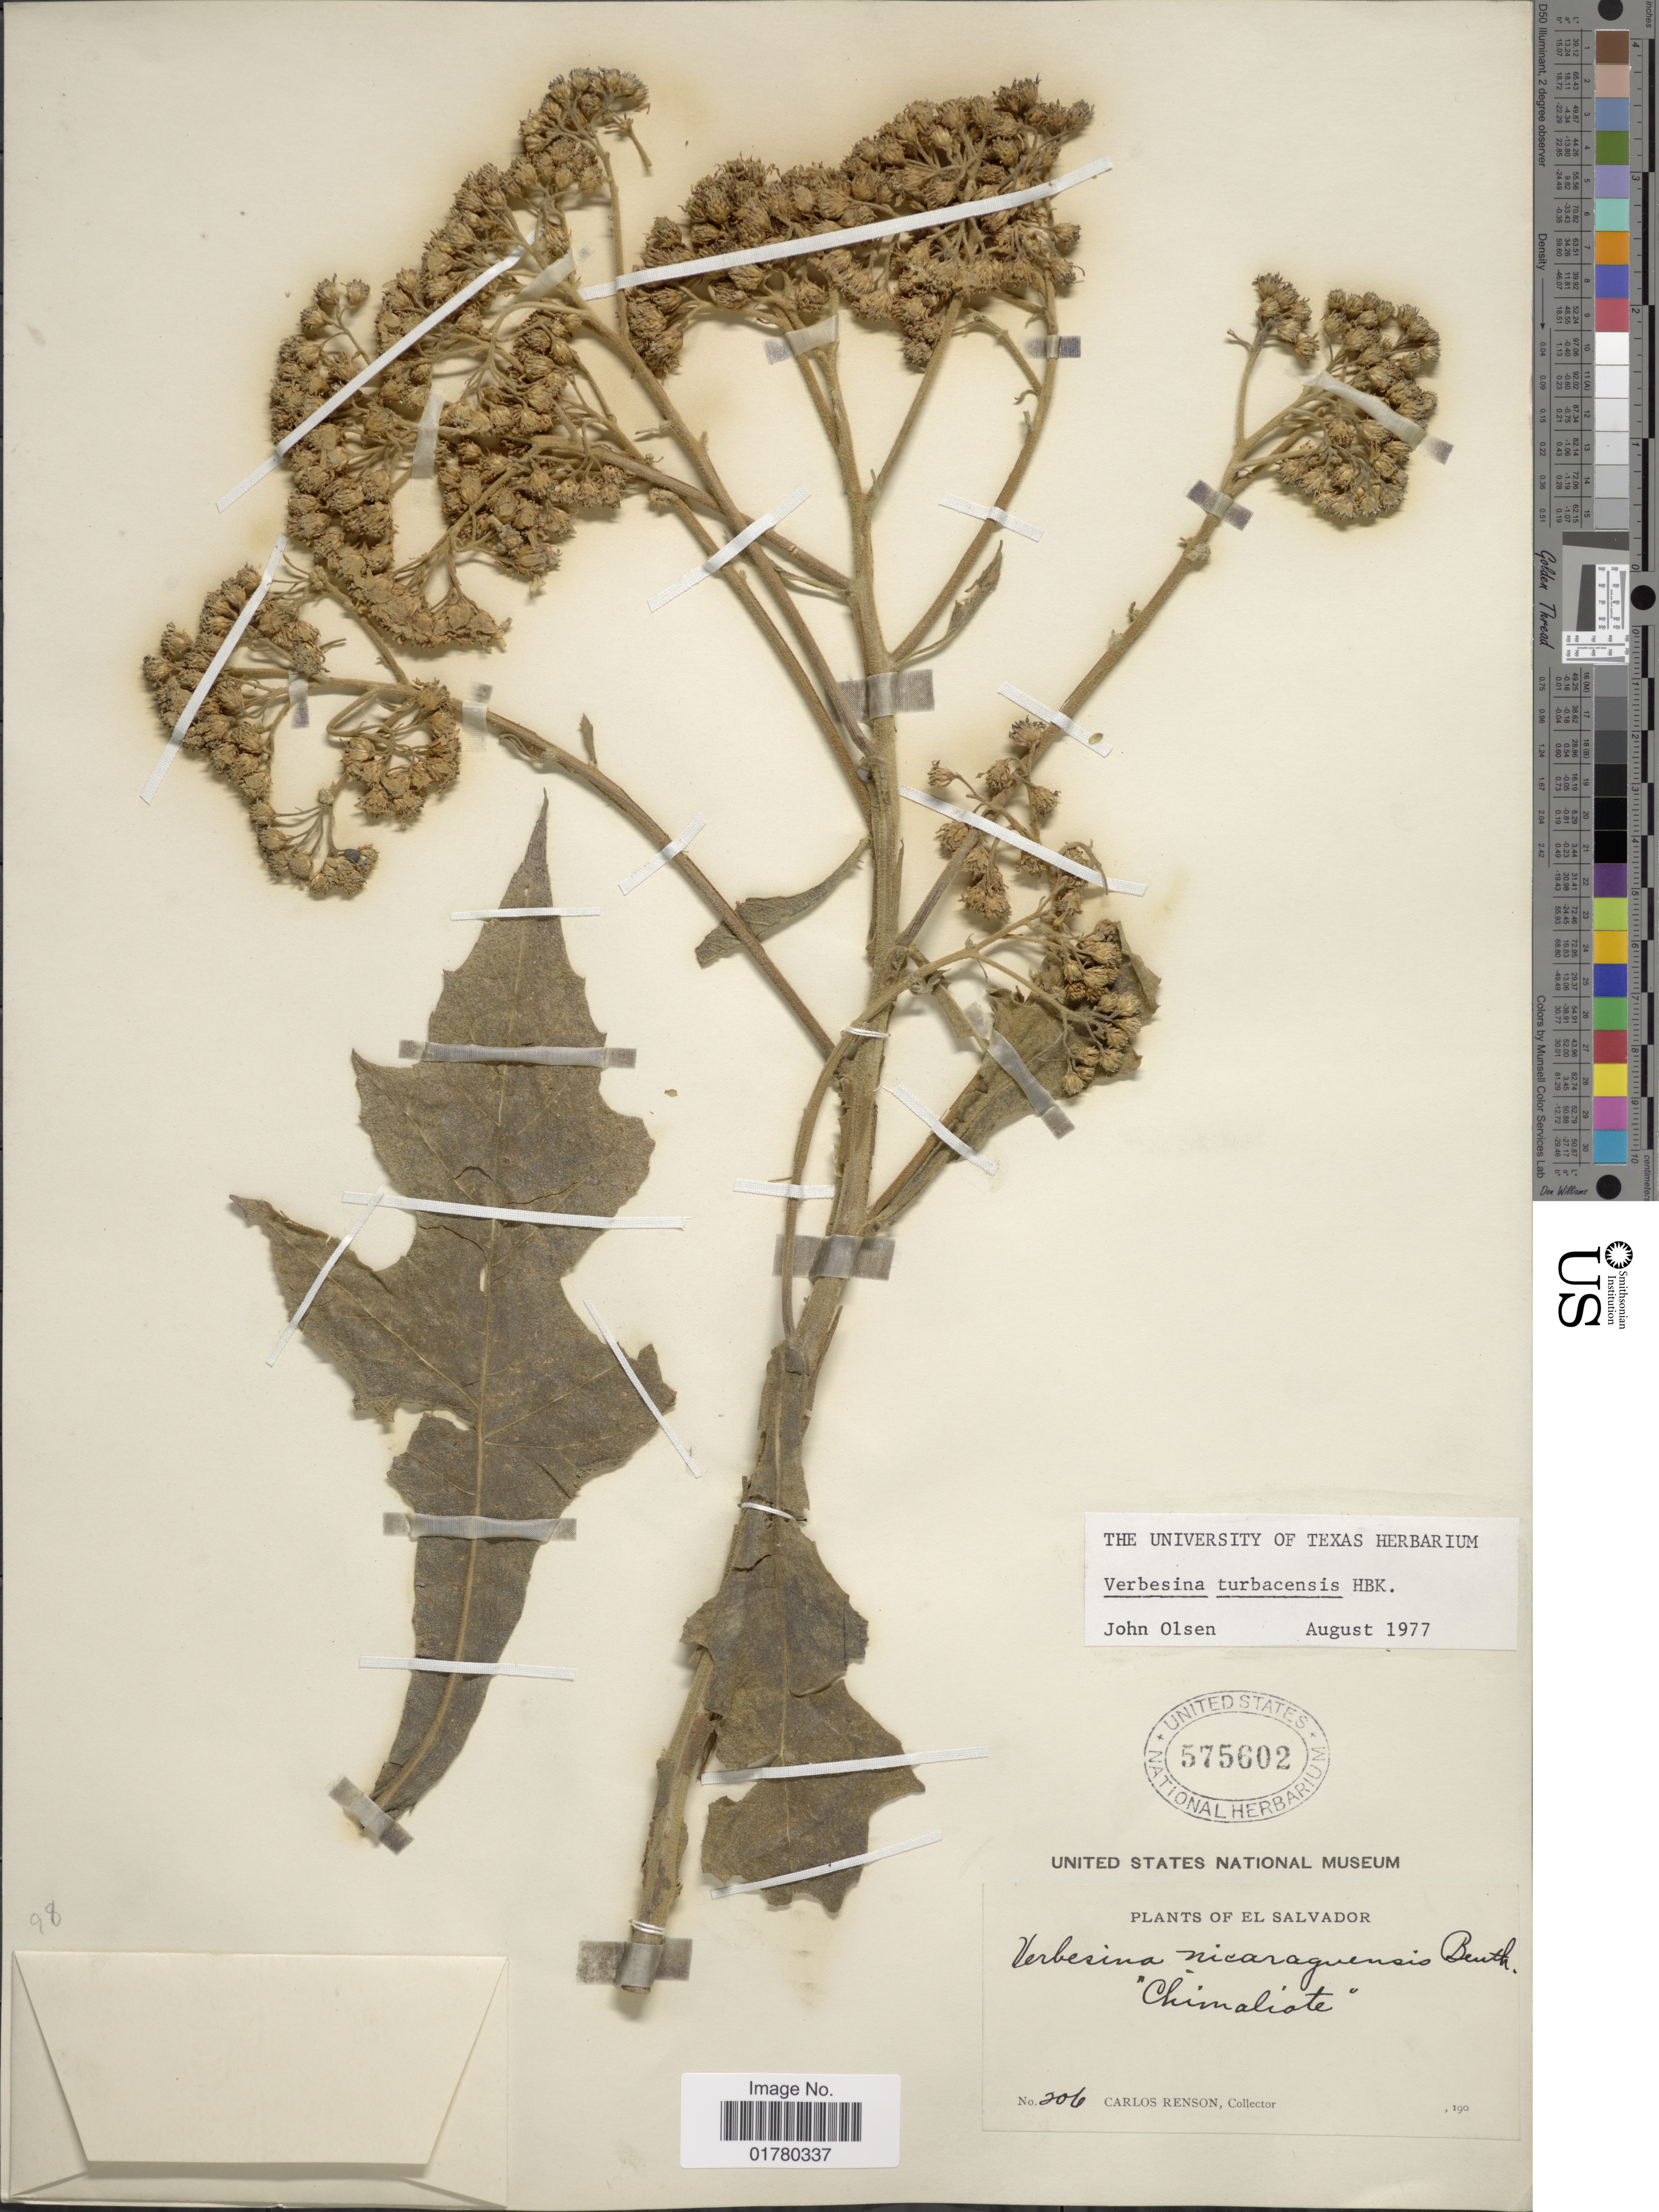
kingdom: Plantae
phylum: Tracheophyta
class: Magnoliopsida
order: Asterales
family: Asteraceae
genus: Verbesina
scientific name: Verbesina turbacensis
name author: Kunth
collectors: C. Renson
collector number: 206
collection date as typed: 190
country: El Salvador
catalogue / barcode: US 575602